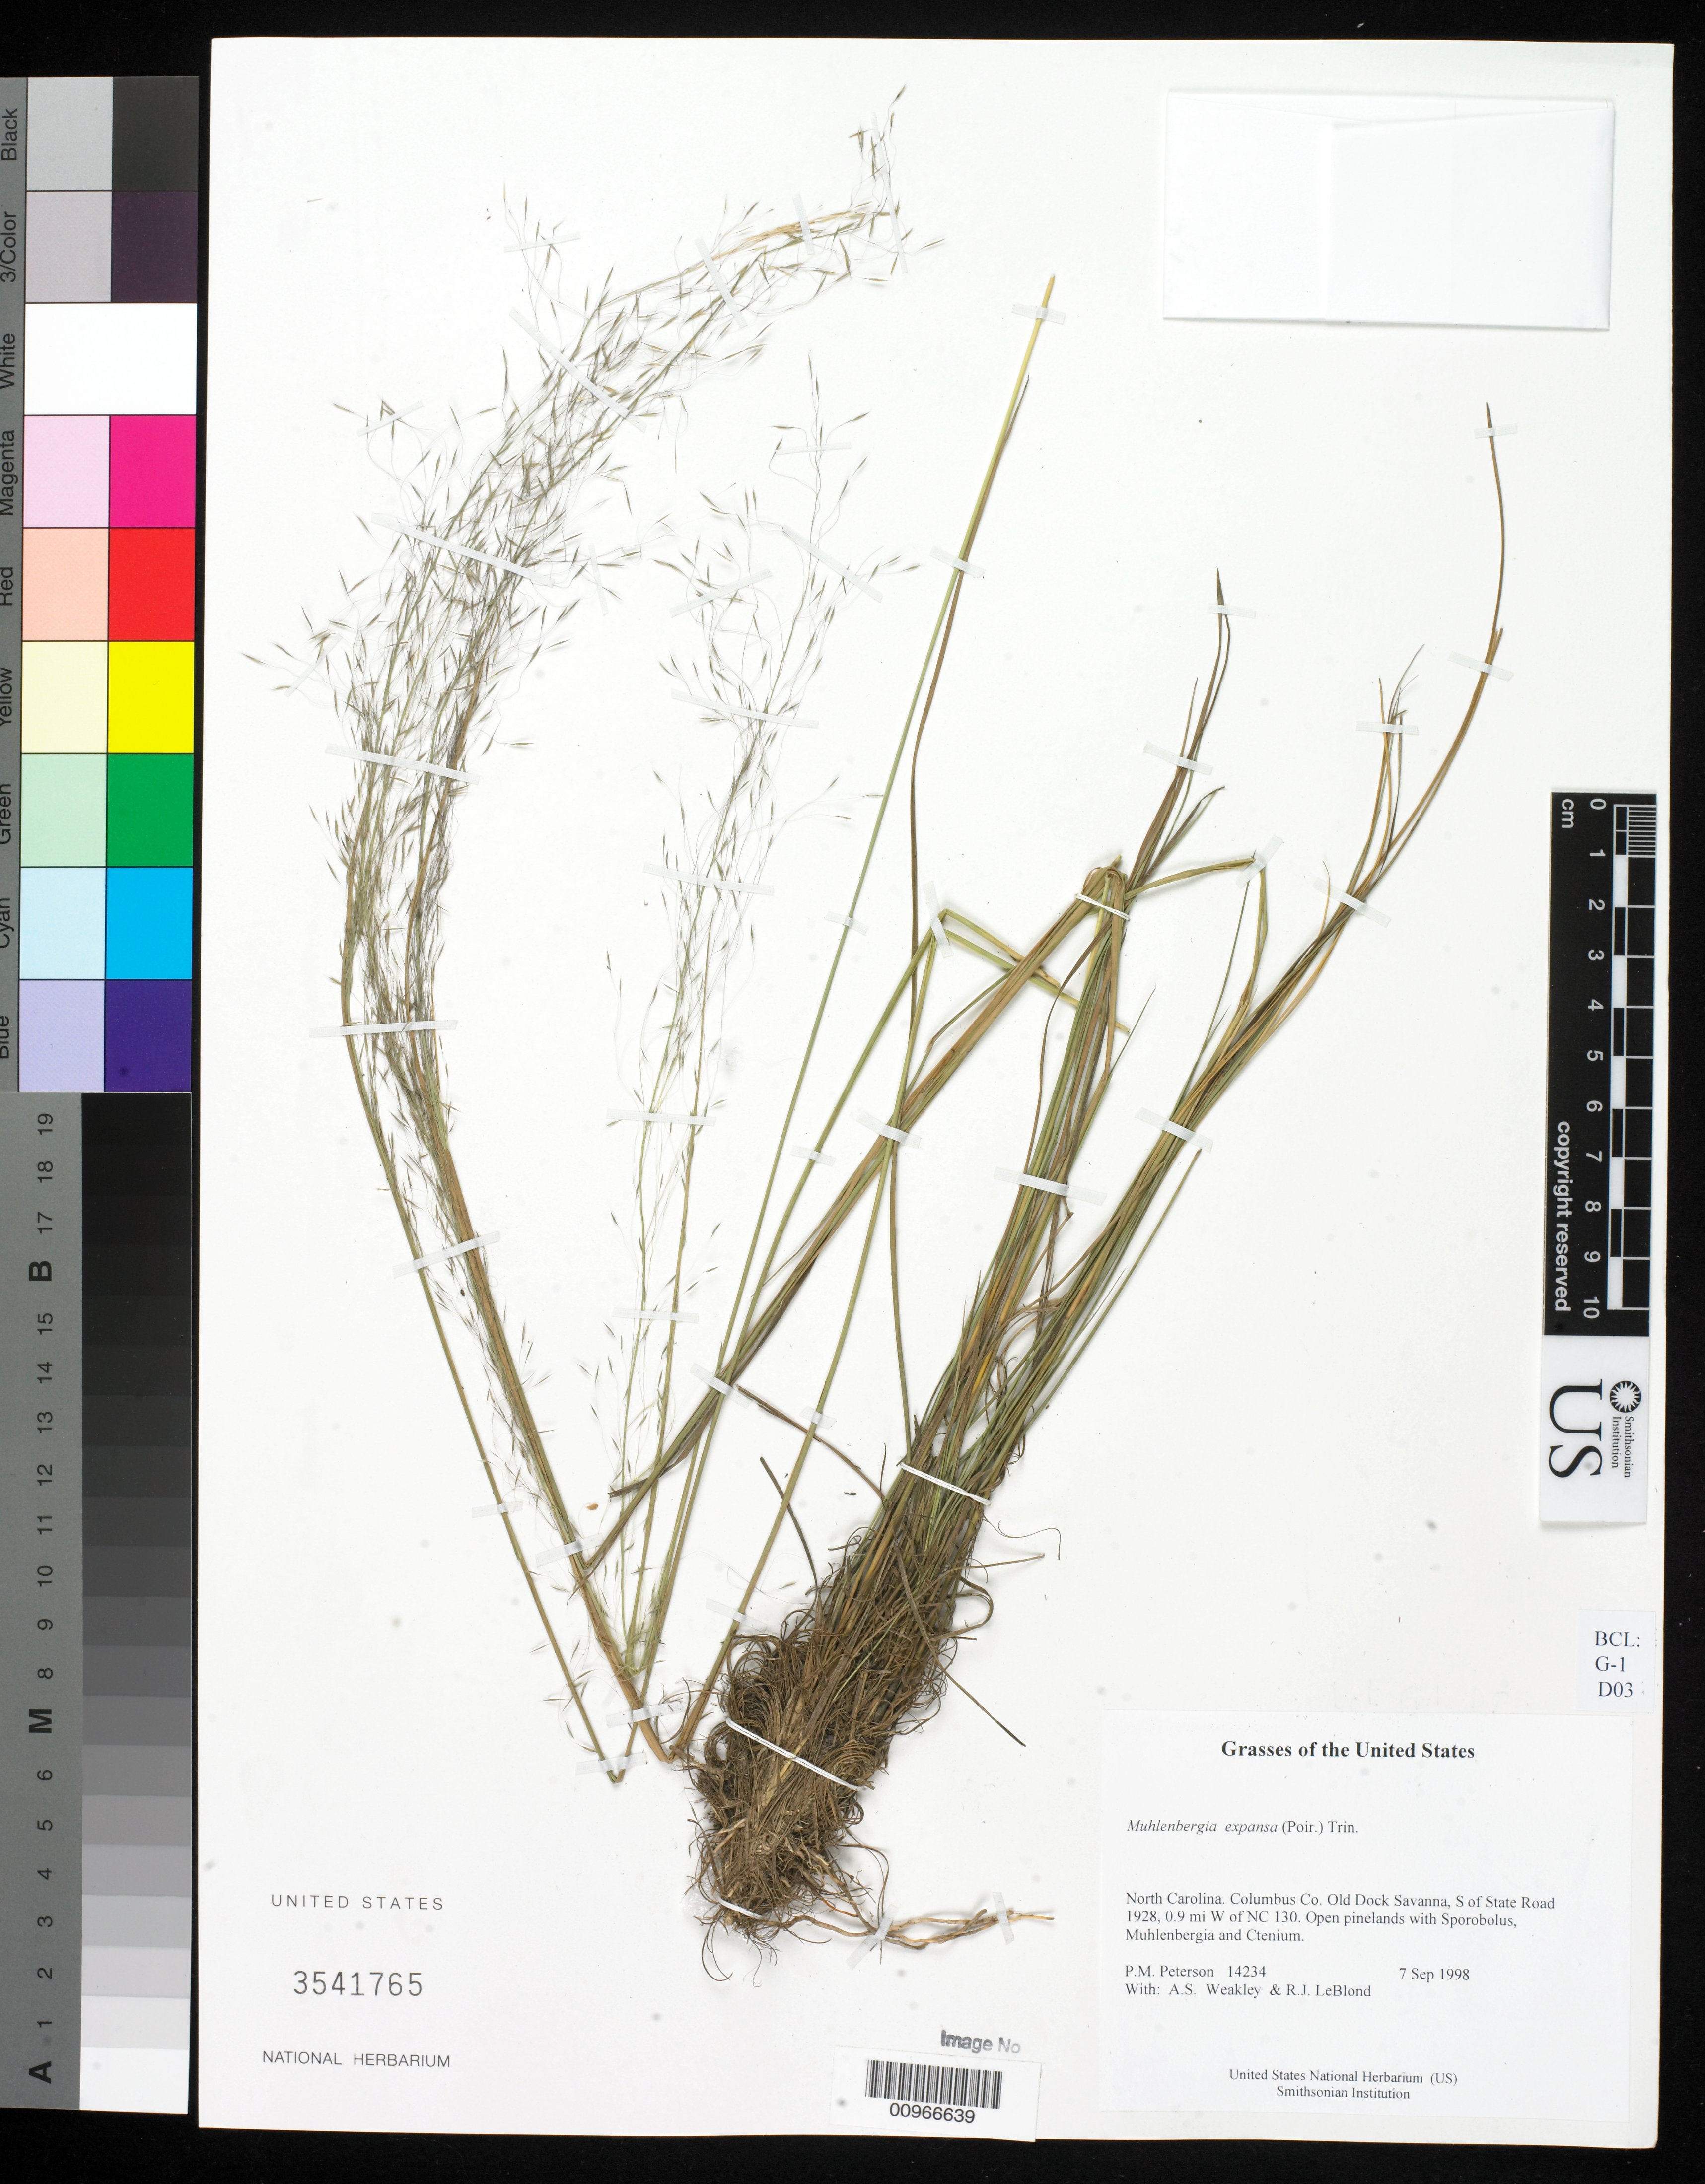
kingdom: Plantae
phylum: Tracheophyta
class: Liliopsida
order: Poales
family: Poaceae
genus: Muhlenbergia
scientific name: Muhlenbergia expansa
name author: Trin.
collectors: P. M. Peterson, A. S. Weakley & R. J. LeBlond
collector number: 14234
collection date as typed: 07 Sep 1998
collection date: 1998-09-07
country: United States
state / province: North Carolina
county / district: Columbus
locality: Old Dock Savanna, S of State Road 1928, 0.9 mi W of NC 130.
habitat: Open pinelands with Sporobolus, Muhlenbergia and Ctenium.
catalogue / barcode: US 3541765